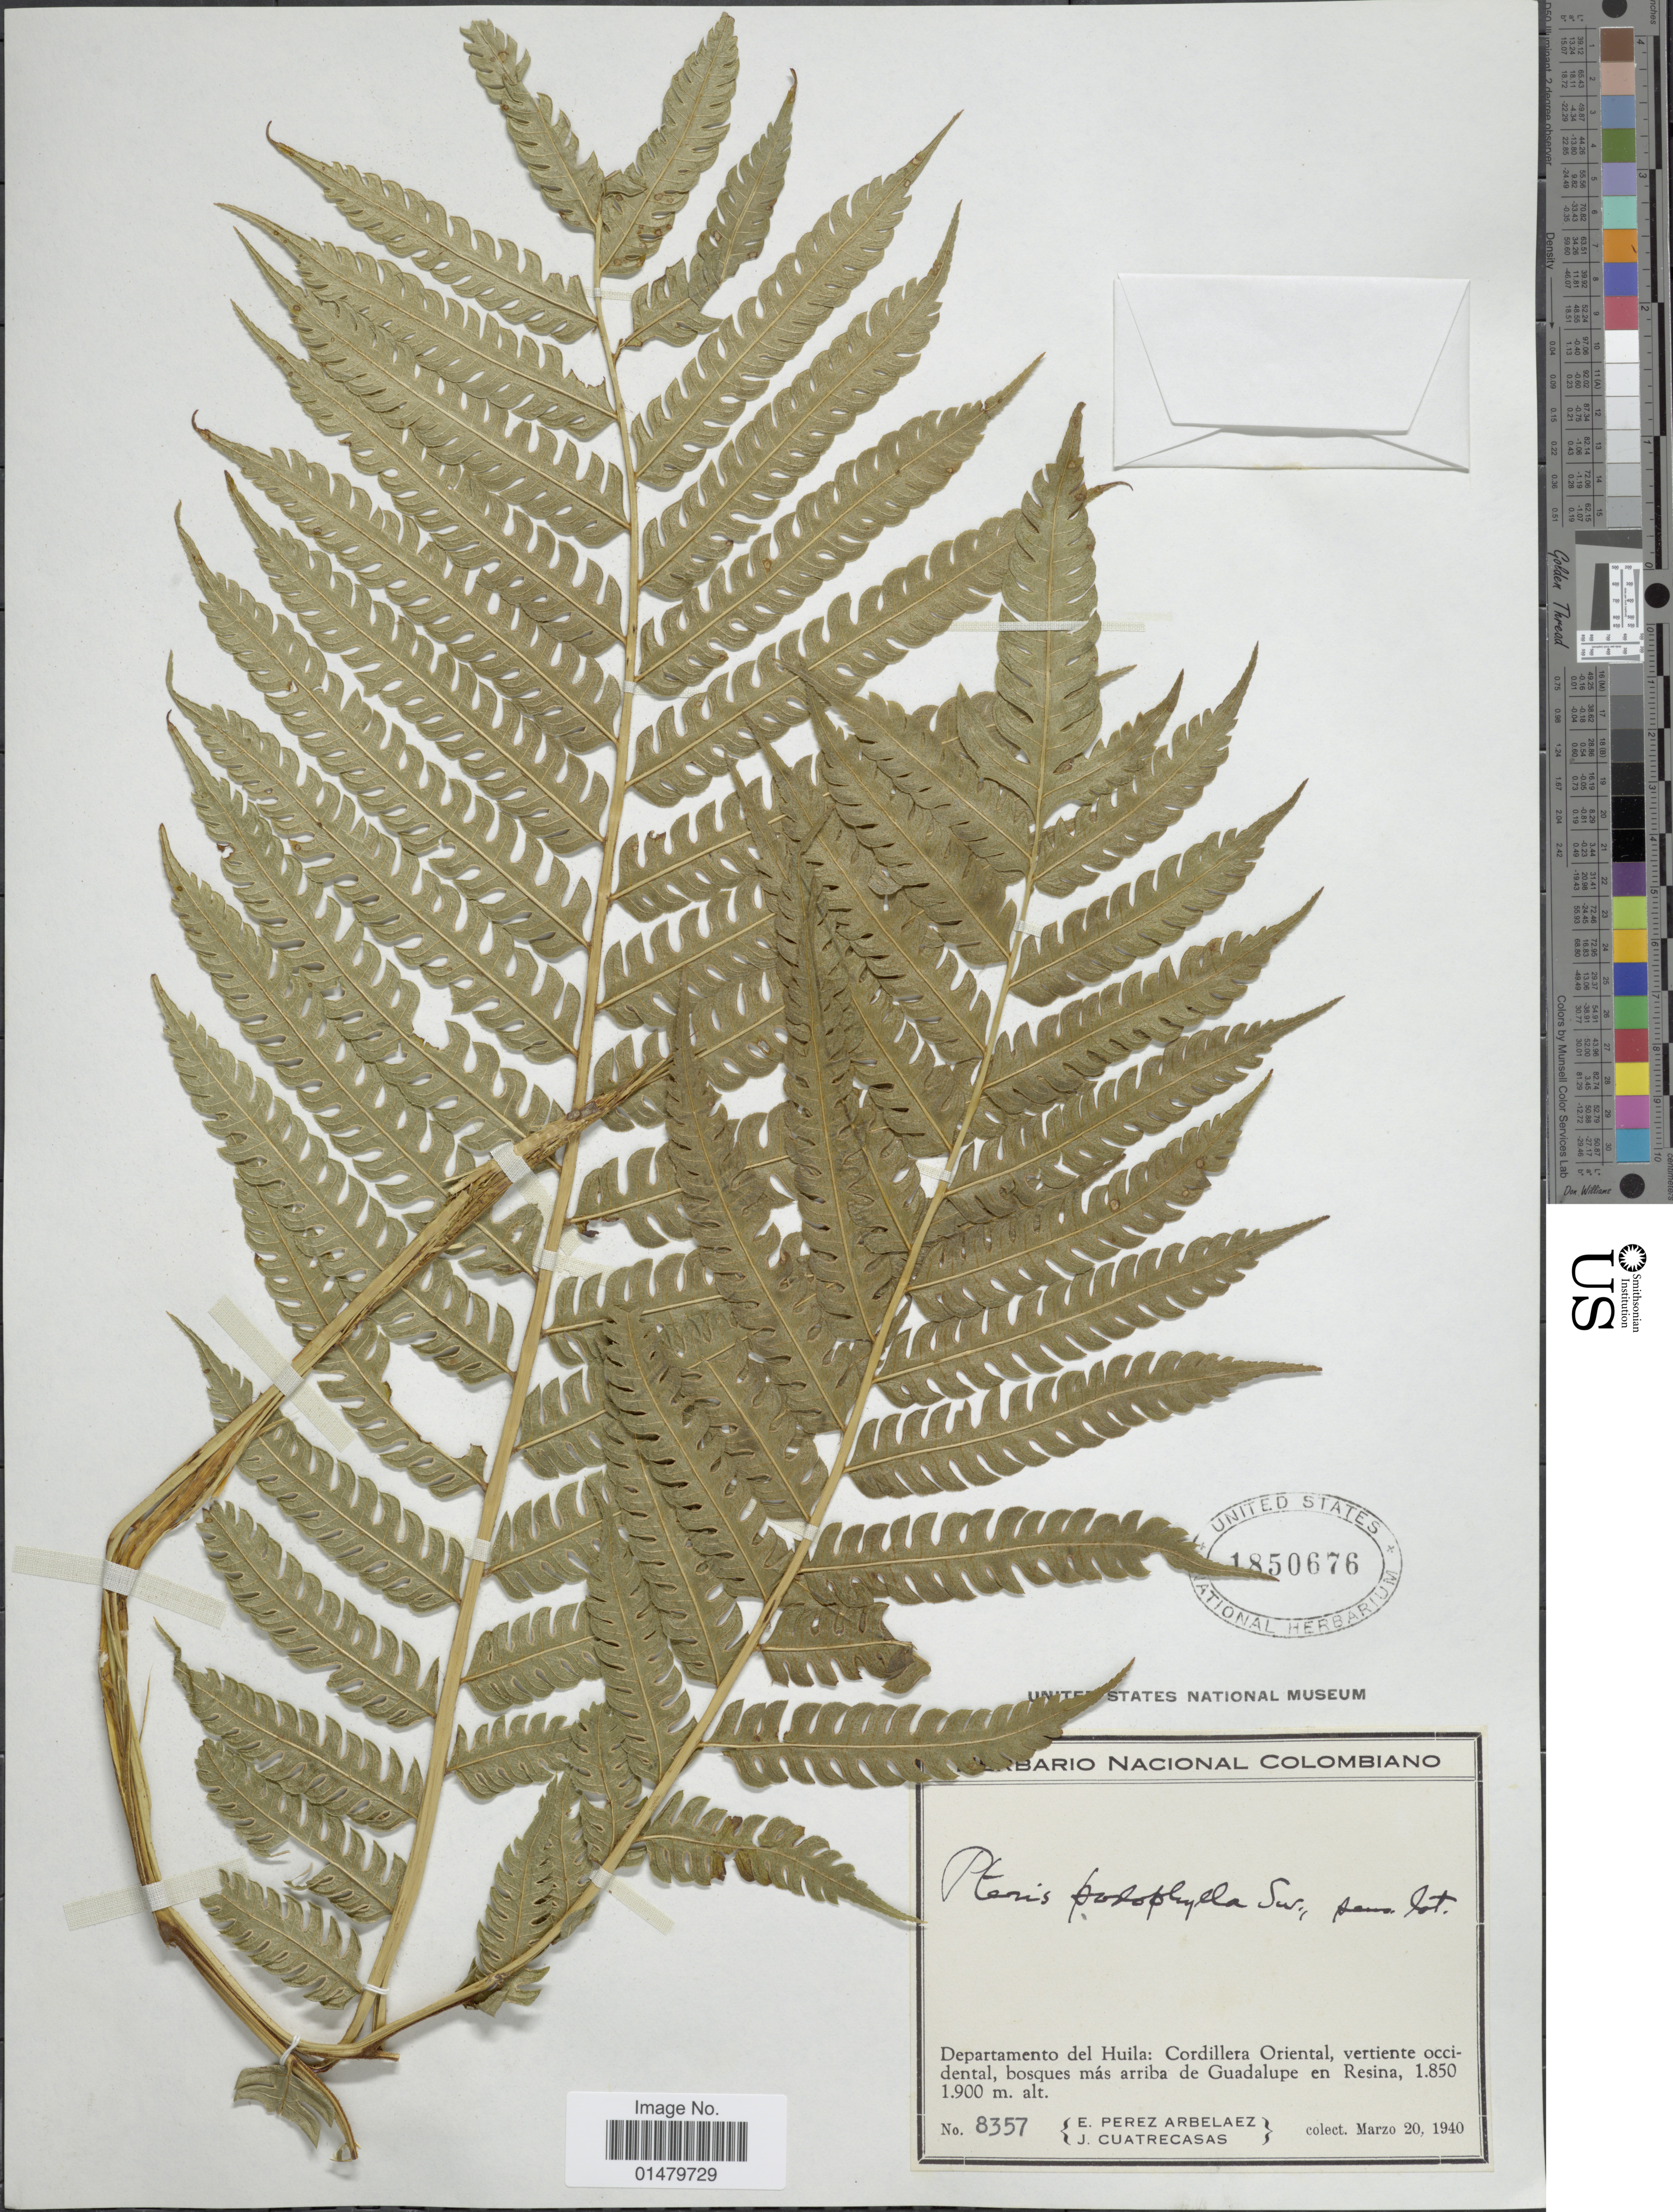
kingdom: Plantae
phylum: Tracheophyta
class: Polypodiopsida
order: Polypodiales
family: Pteridaceae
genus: Pteris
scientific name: Pteris podophylla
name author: Sw.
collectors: E. Pérez Arbeláez & J. Cuatrecasas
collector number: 8357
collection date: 1940-03-20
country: Colombia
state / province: Huila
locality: Departamento del Huila: Cordillera Oriental, vertiente occidental, bosques mas arriba de Guadalupe en Resina.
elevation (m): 1850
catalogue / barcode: US 1850676